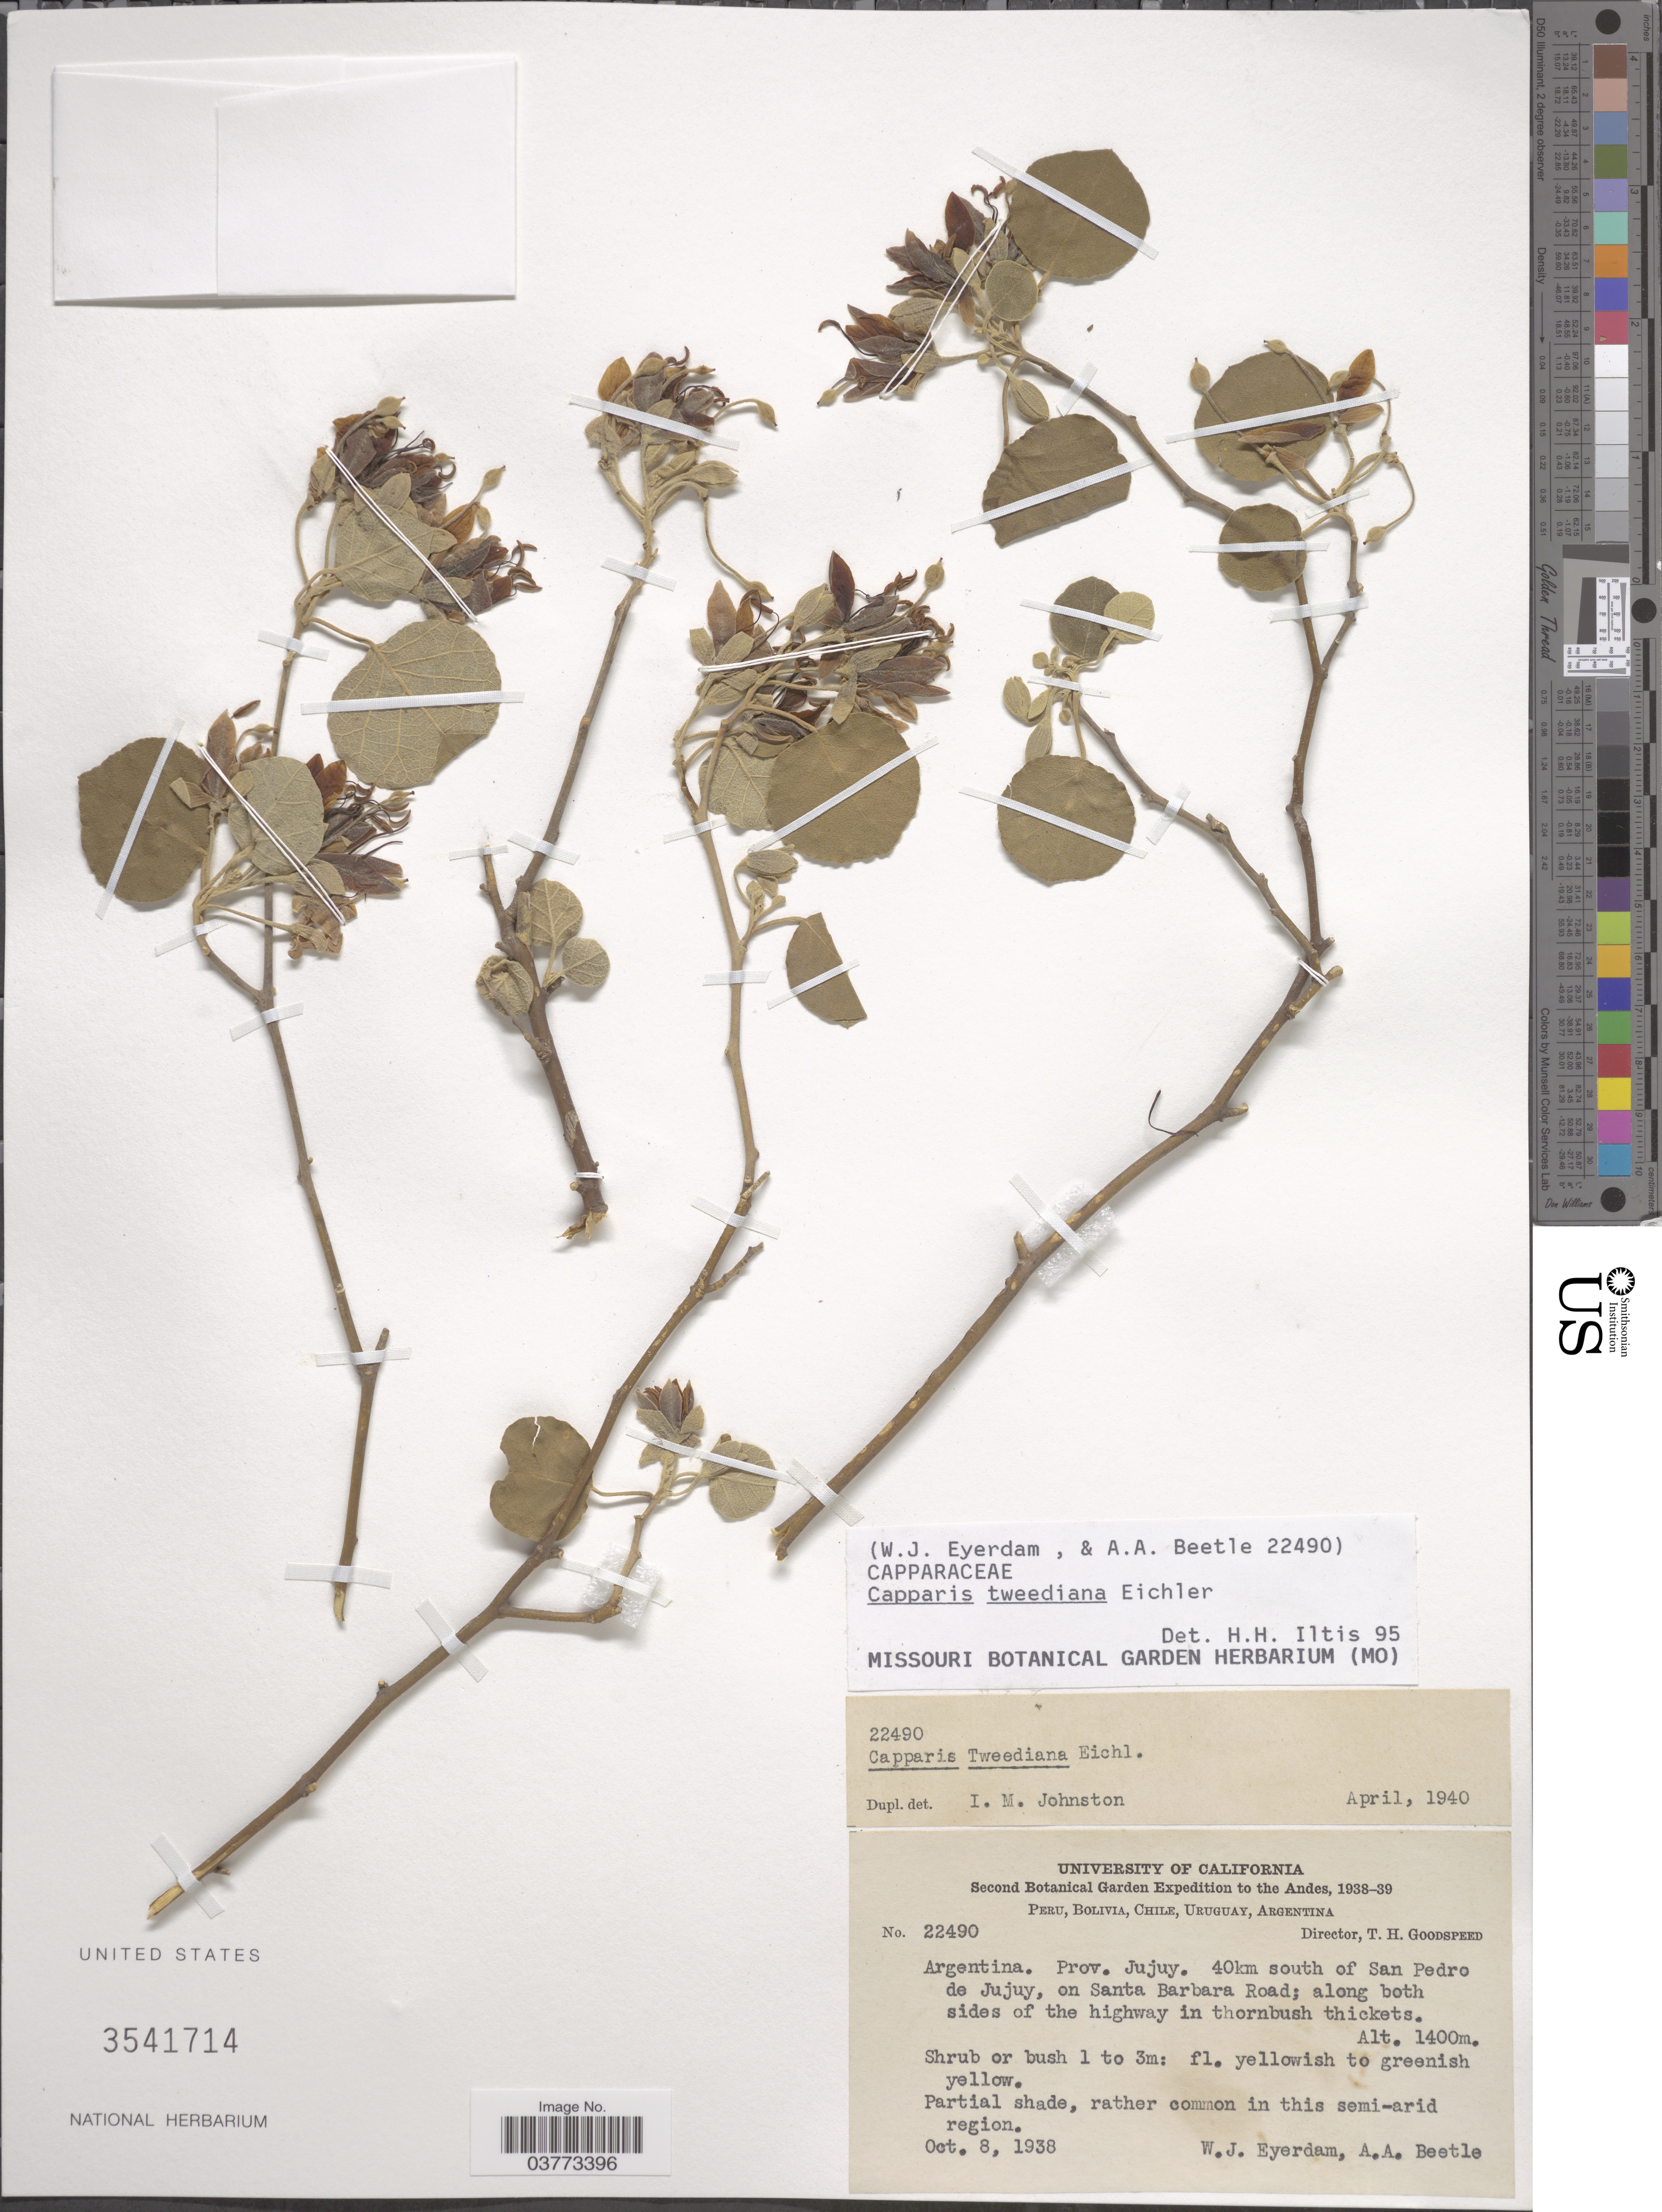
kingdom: Plantae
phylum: Tracheophyta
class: Magnoliopsida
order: Brassicales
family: Capparaceae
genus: Capparicordis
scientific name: Capparicordis tweediana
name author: (Eichler) Iltis & Cornejo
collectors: W. J. Eyerdam & A. A. Beetle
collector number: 22490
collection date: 1938-10-08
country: Argentina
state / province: Jujuy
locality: The Andes. 40 km south of San Pedro de Jujuy, on Santa Barbara Road; along both sides of the highway in thornbush thickets.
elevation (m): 1400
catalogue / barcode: US 3541714